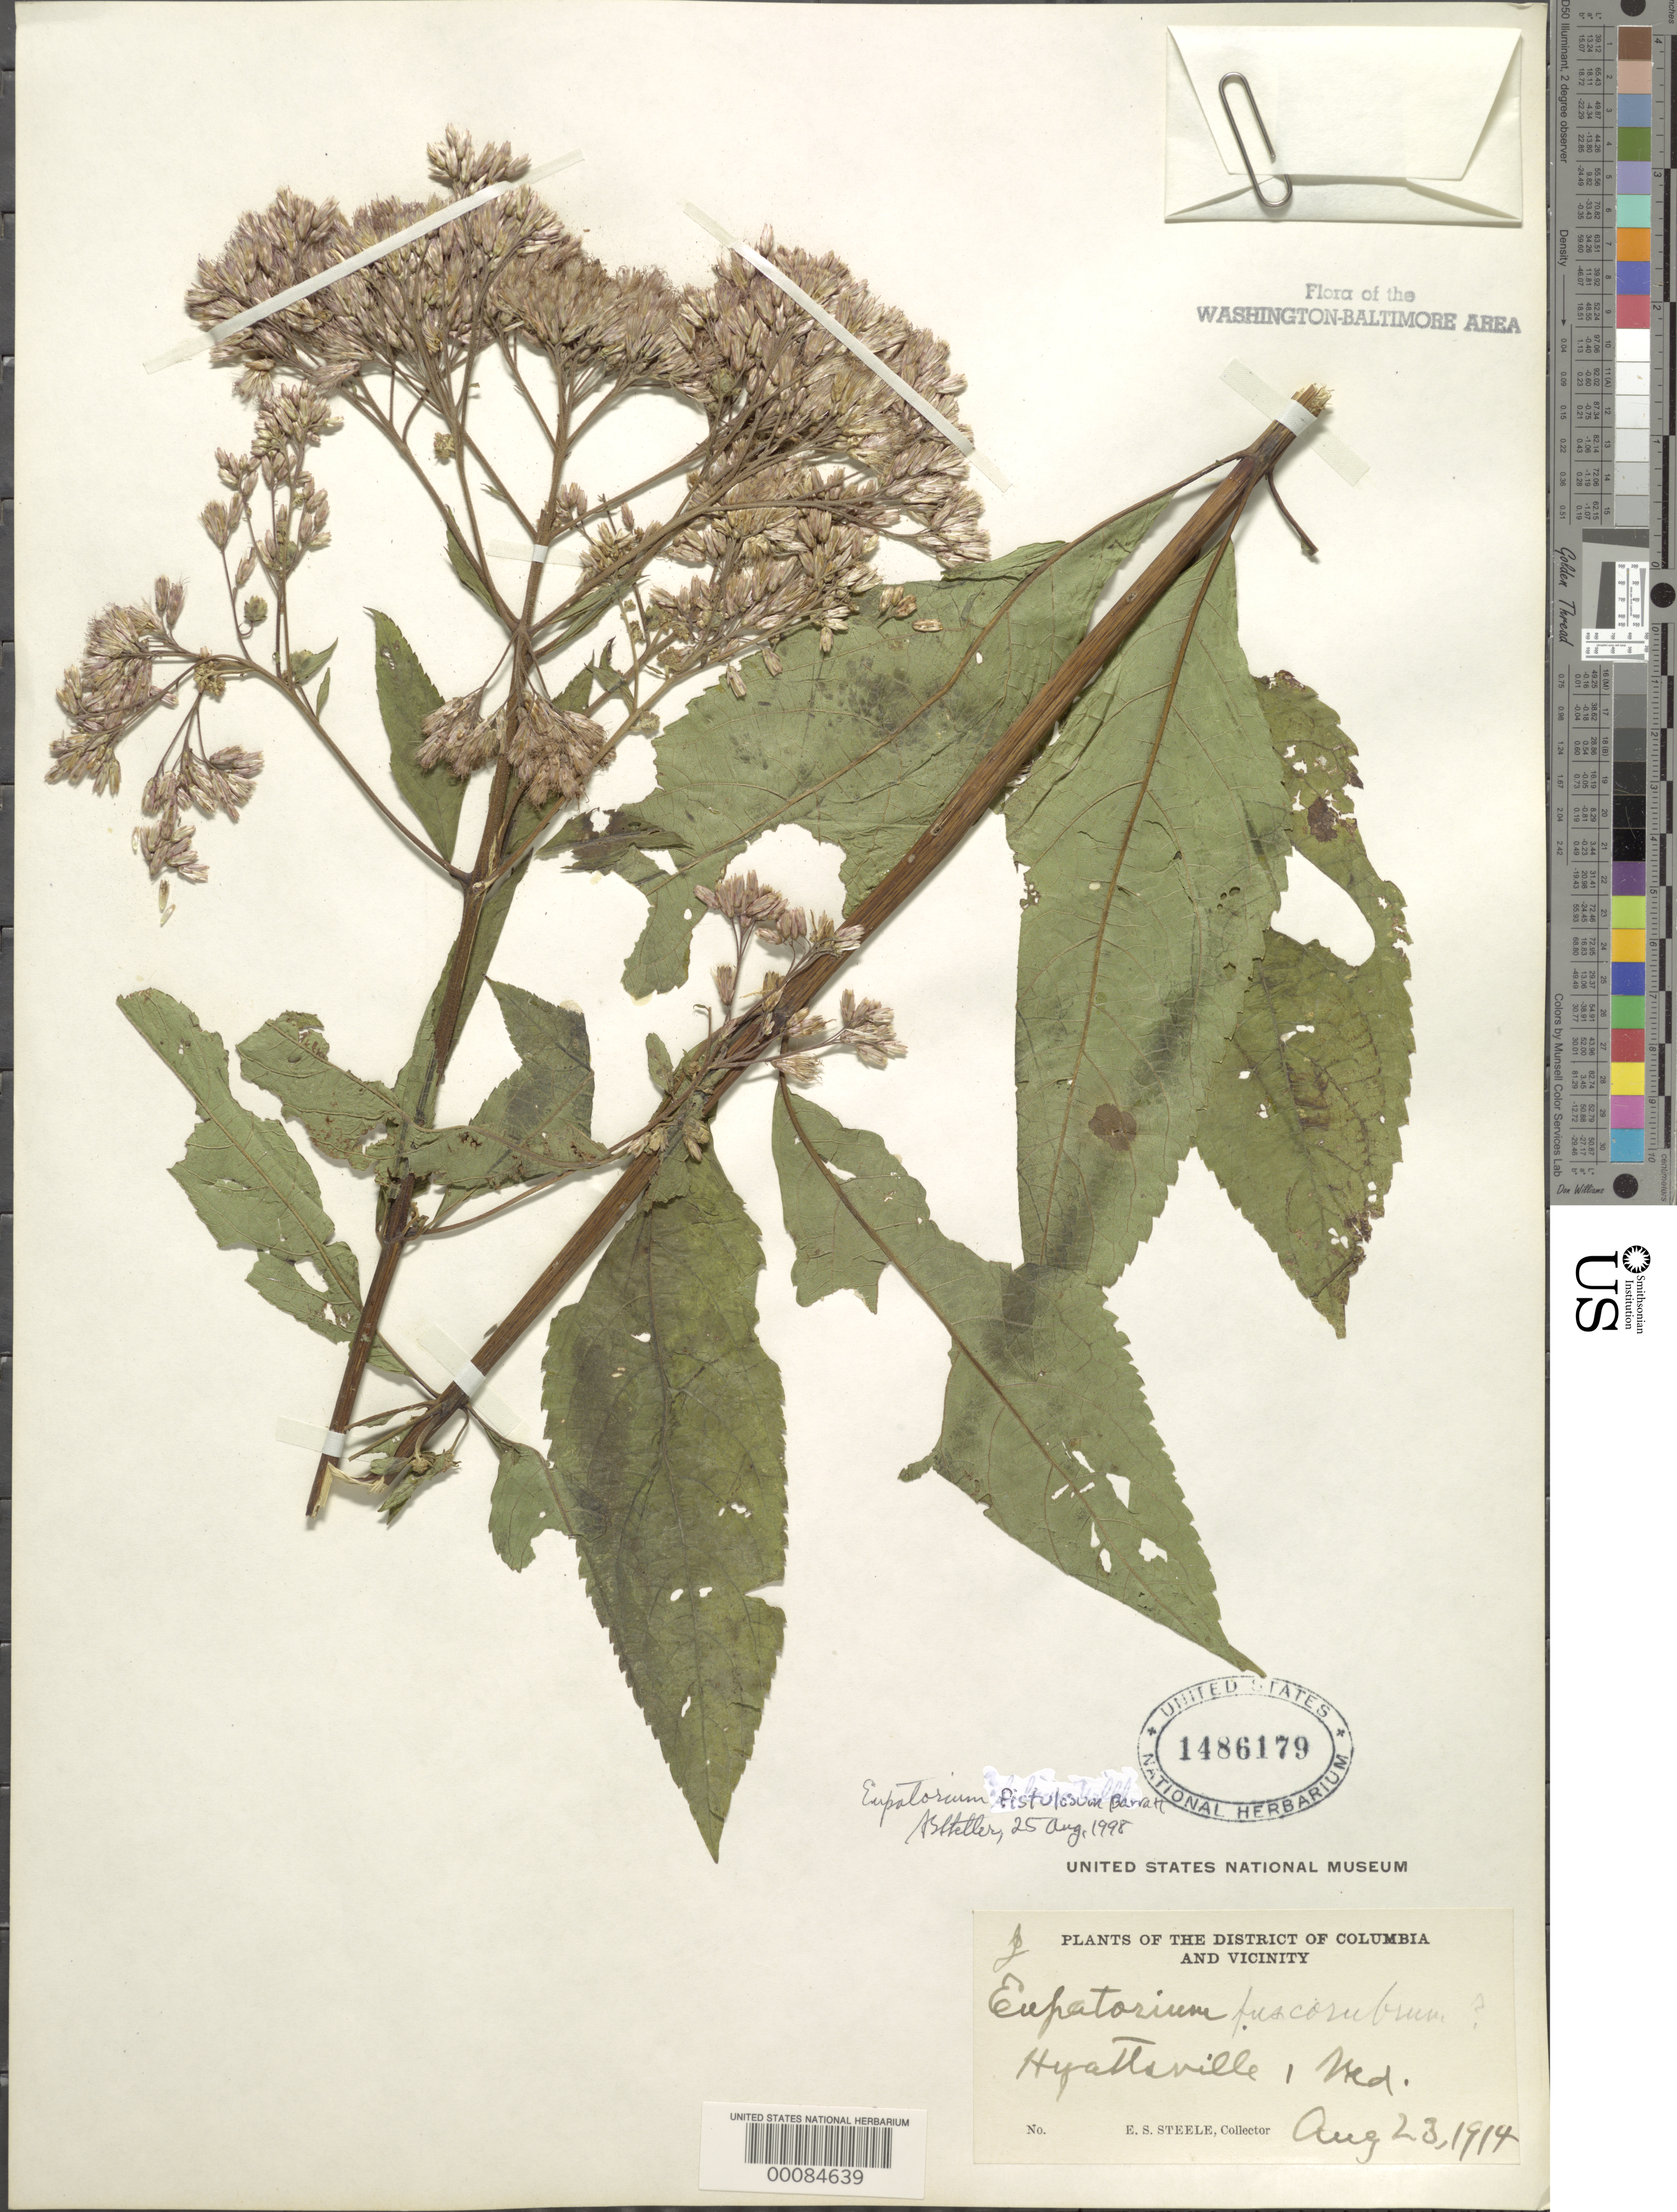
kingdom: Plantae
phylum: Tracheophyta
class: Magnoliopsida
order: Asterales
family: Asteraceae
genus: Eupatorium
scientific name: Eupatorium fistulosum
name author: Barratt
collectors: E. Steele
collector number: F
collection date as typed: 23 Aug 1914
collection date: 1914-08-23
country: United States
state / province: Maryland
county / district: Prince George's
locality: Hyattsville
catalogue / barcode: US 1486179